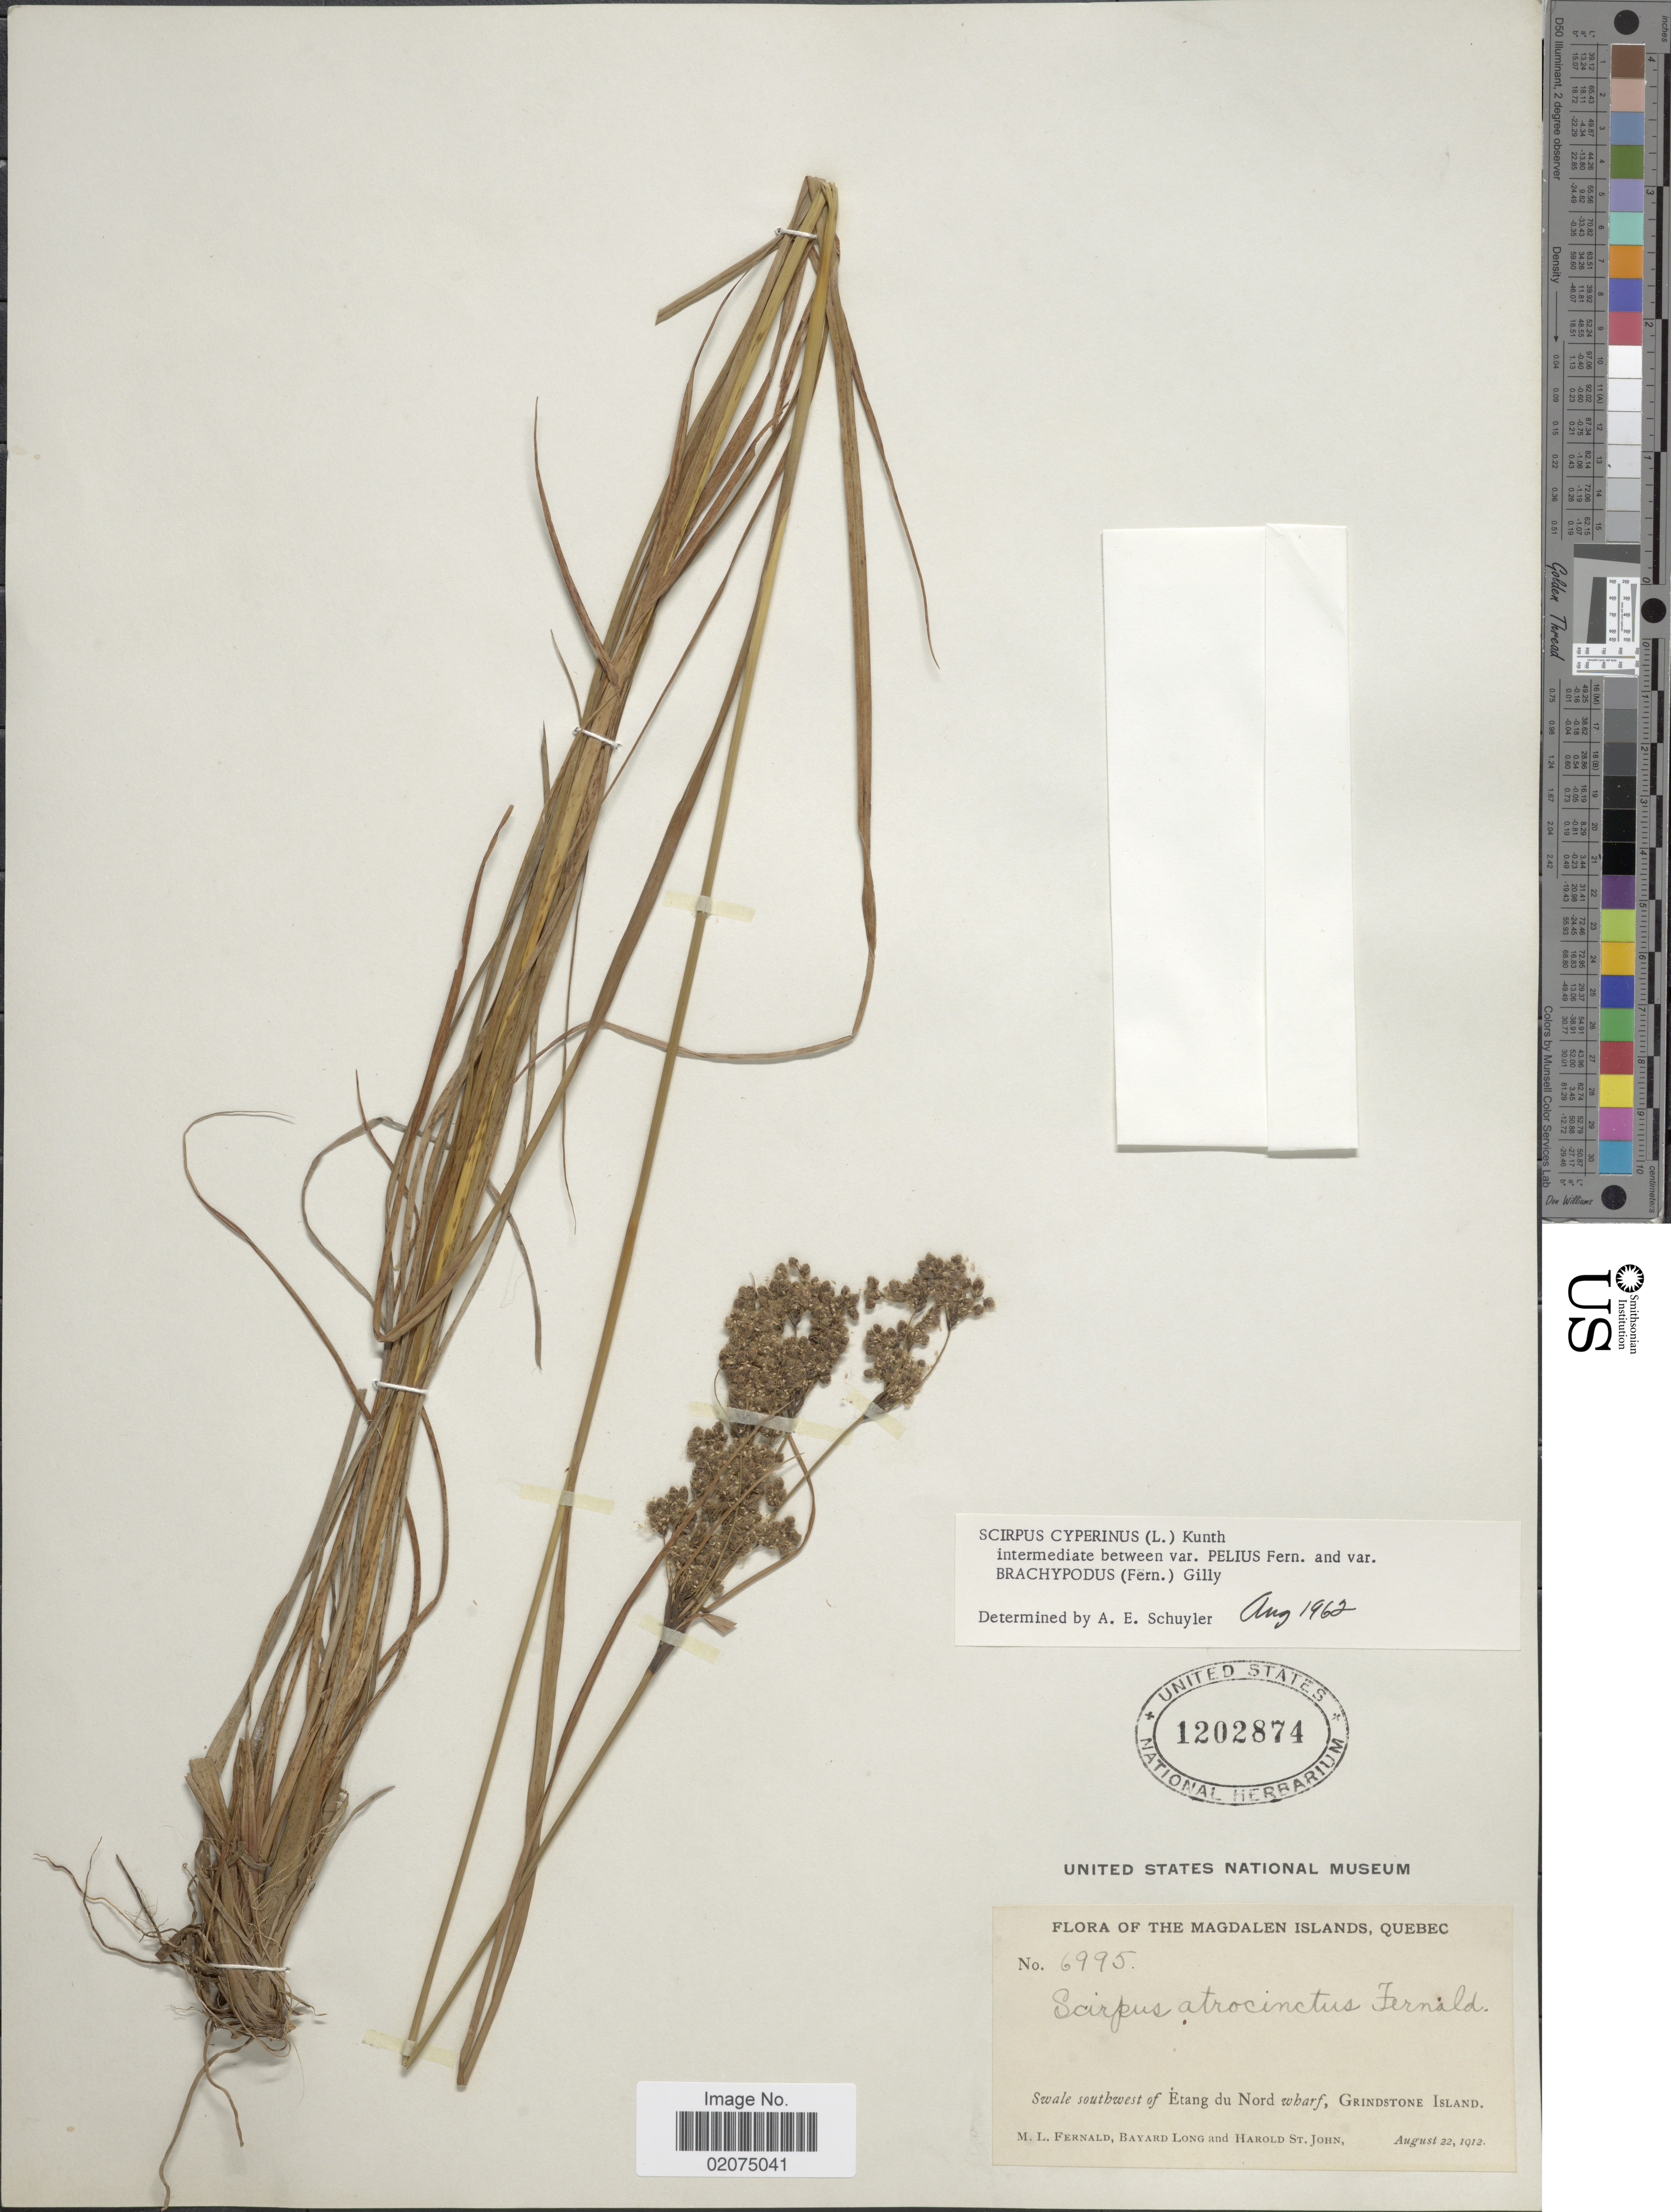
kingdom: Plantae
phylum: Tracheophyta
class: Liliopsida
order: Poales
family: Cyperaceae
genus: Scirpus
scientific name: Scirpus cyperinus (L.) Kunth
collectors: M. L. Fernald, B. Long & H. St. John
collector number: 6995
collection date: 1912-08-22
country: Canada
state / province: Quebec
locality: The Magdalen Islands, Swale southwest of Etang du Nord wharf, Grindstone Island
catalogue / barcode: US 1202874